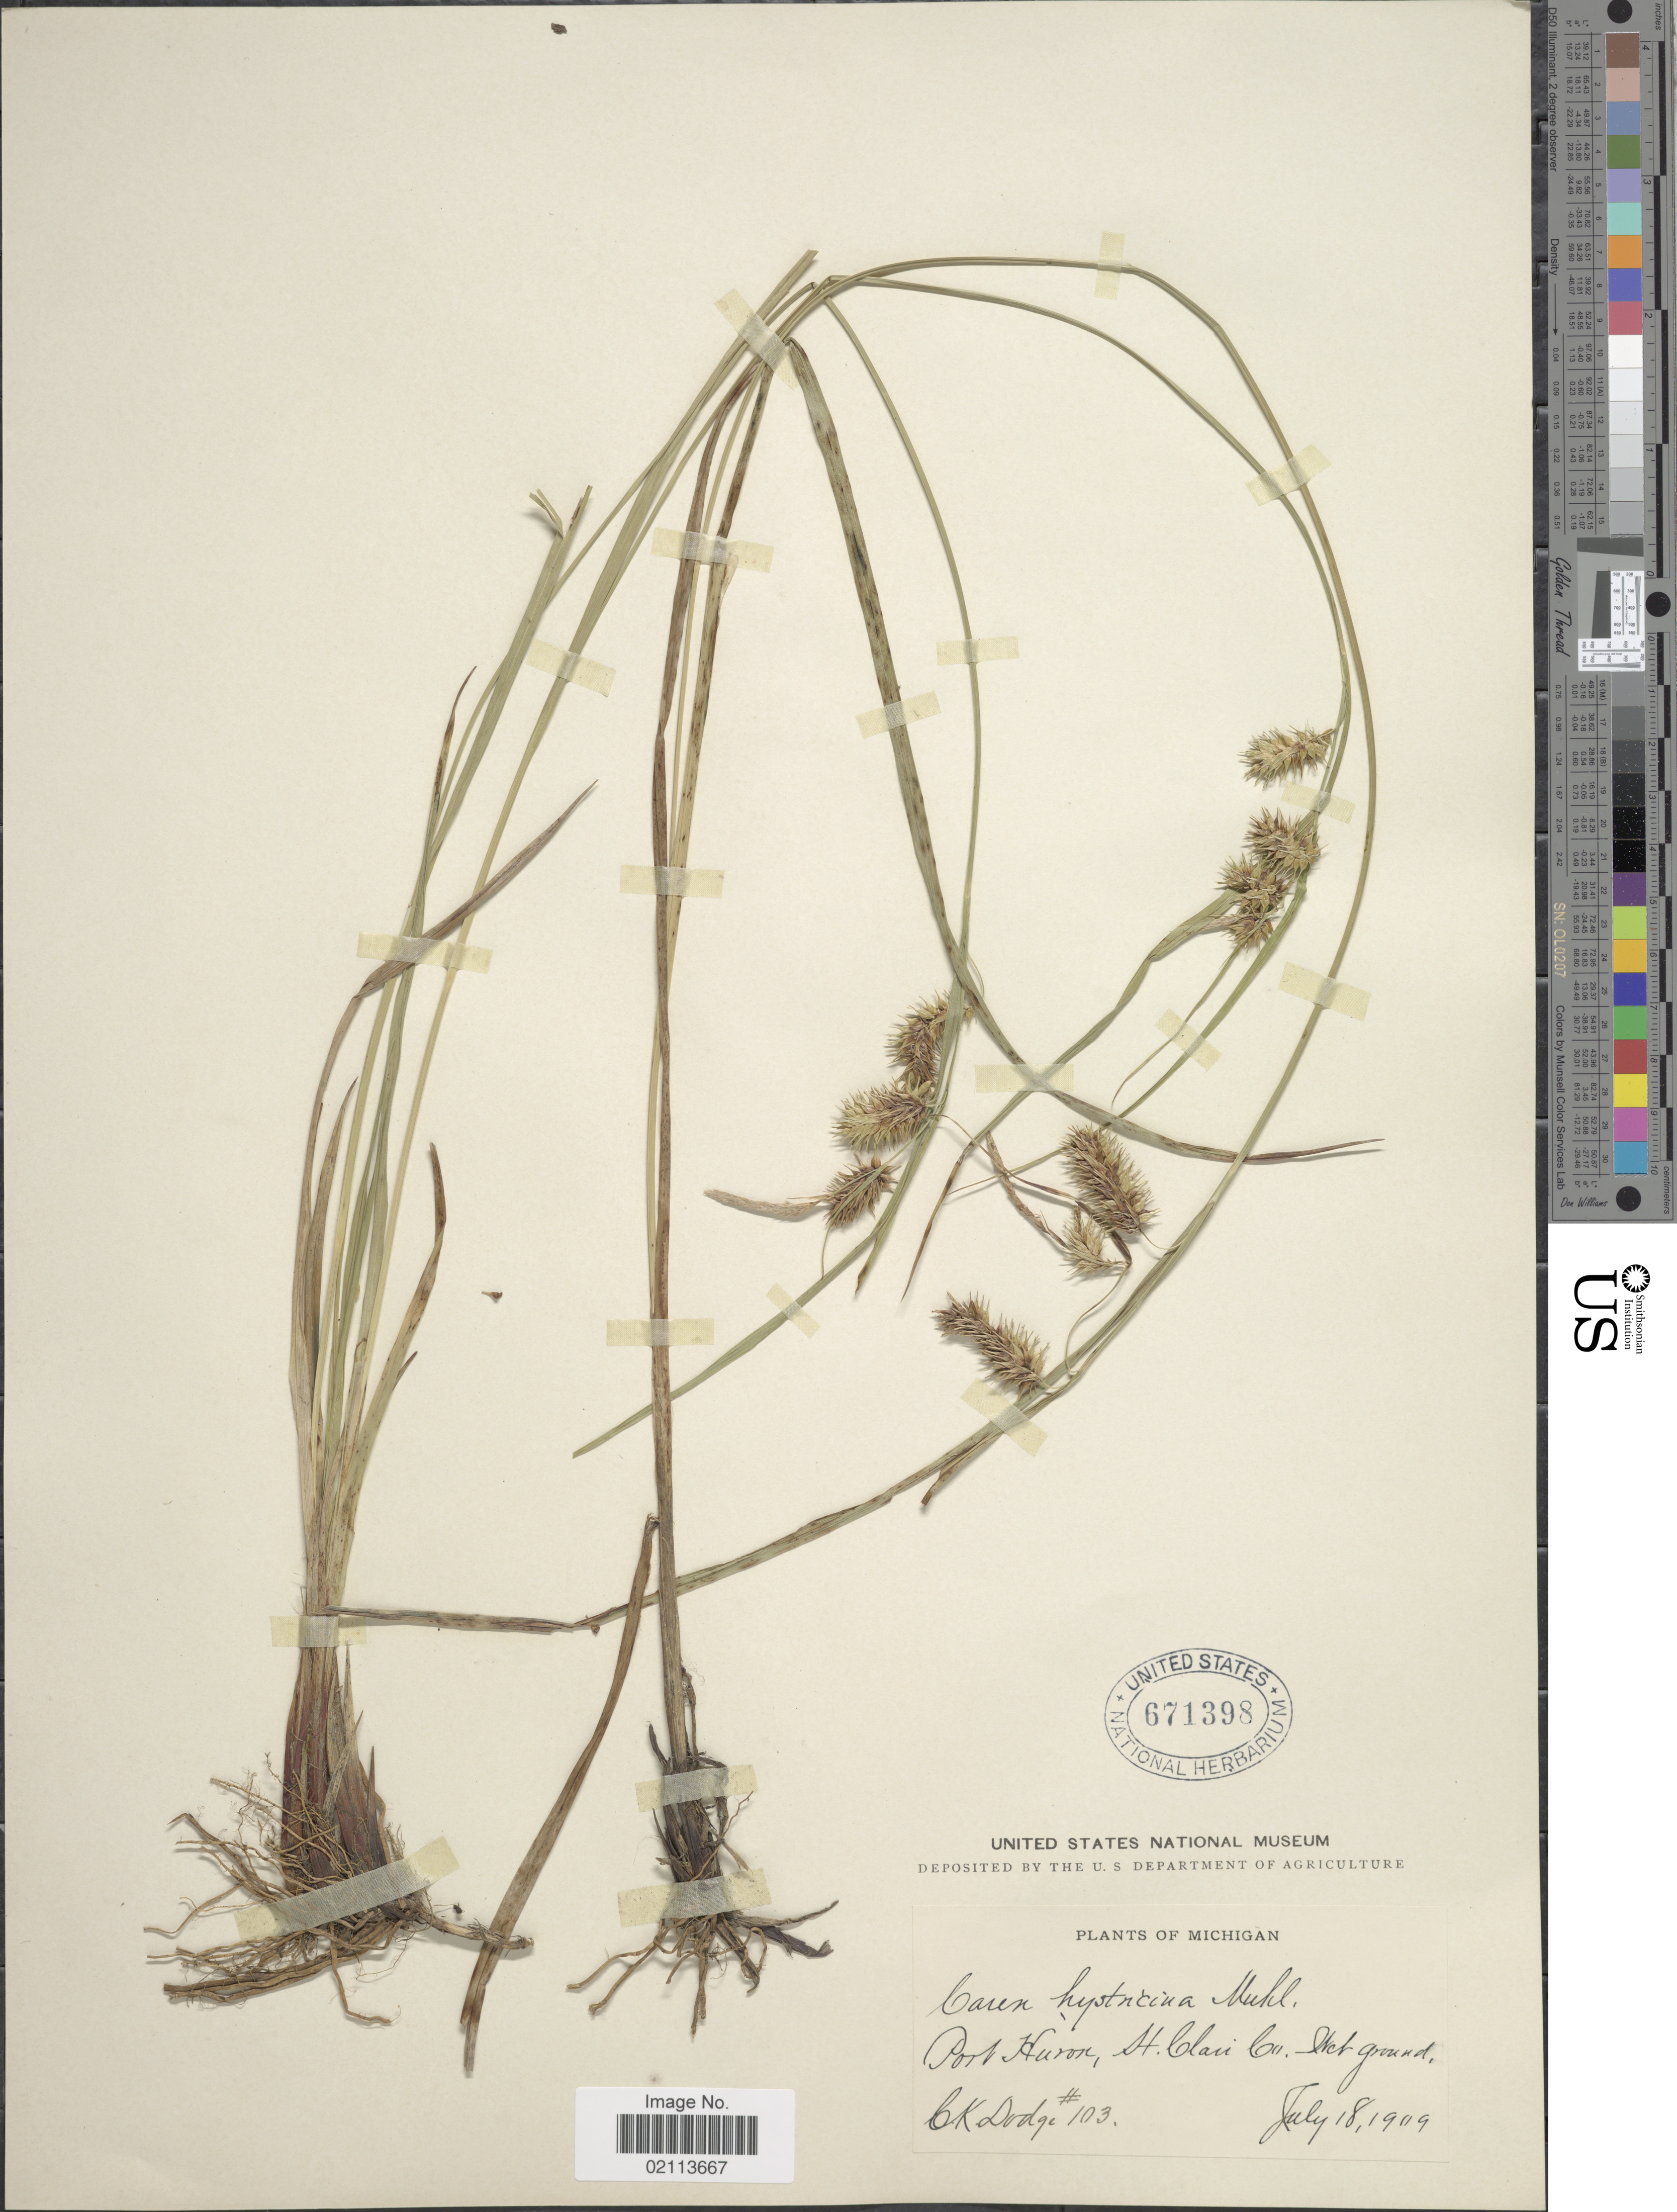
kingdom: Plantae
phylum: Tracheophyta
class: Liliopsida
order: Poales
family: Cyperaceae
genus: Carex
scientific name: Carex hystericina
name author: Muhl. ex Willd.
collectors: C. Dodge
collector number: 103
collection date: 1909-07-18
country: United States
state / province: Michigan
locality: Port Huron, St Clair Co, Wet ground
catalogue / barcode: US 671398